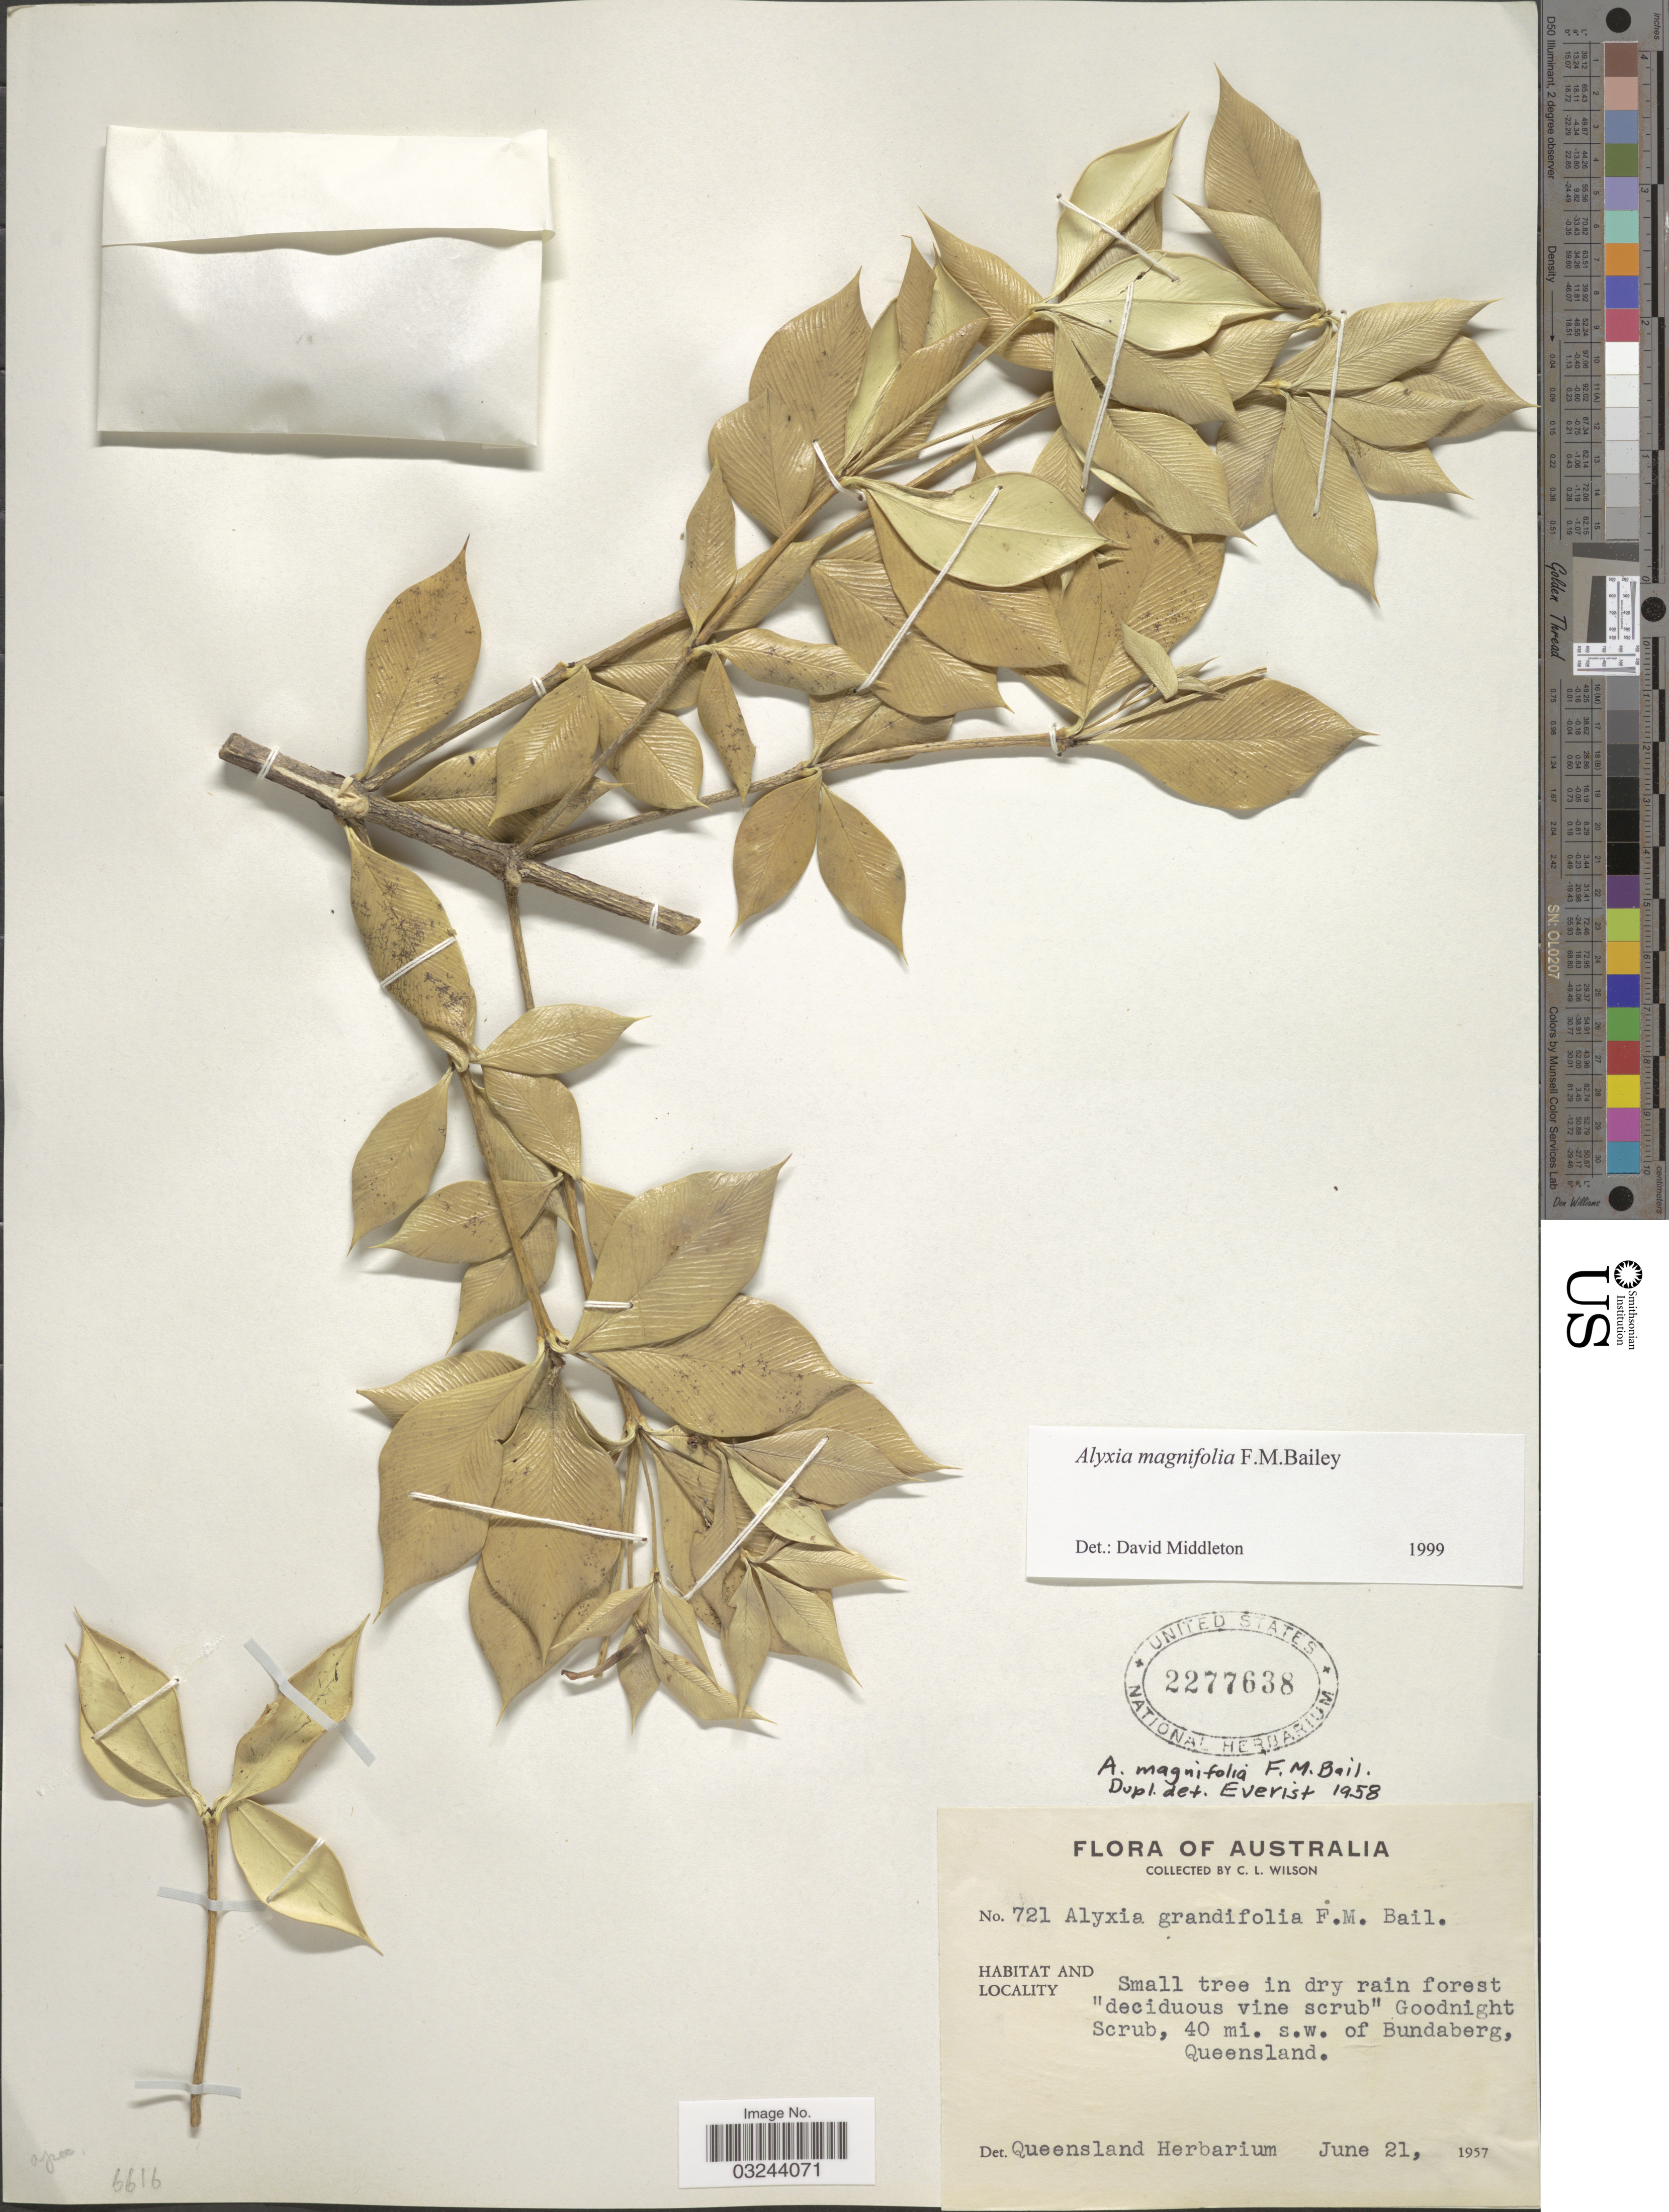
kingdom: Plantae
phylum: Tracheophyta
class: Magnoliopsida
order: Gentianales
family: Apocynaceae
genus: Alyxia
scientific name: Alyxia magnifolia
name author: F.M. Bailey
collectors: C. L. Wilson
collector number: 721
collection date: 1957-06-21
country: Australia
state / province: Queensland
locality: Goodnight Scrub, 40 mi. s.w. of Bundaberg.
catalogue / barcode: US 2277638